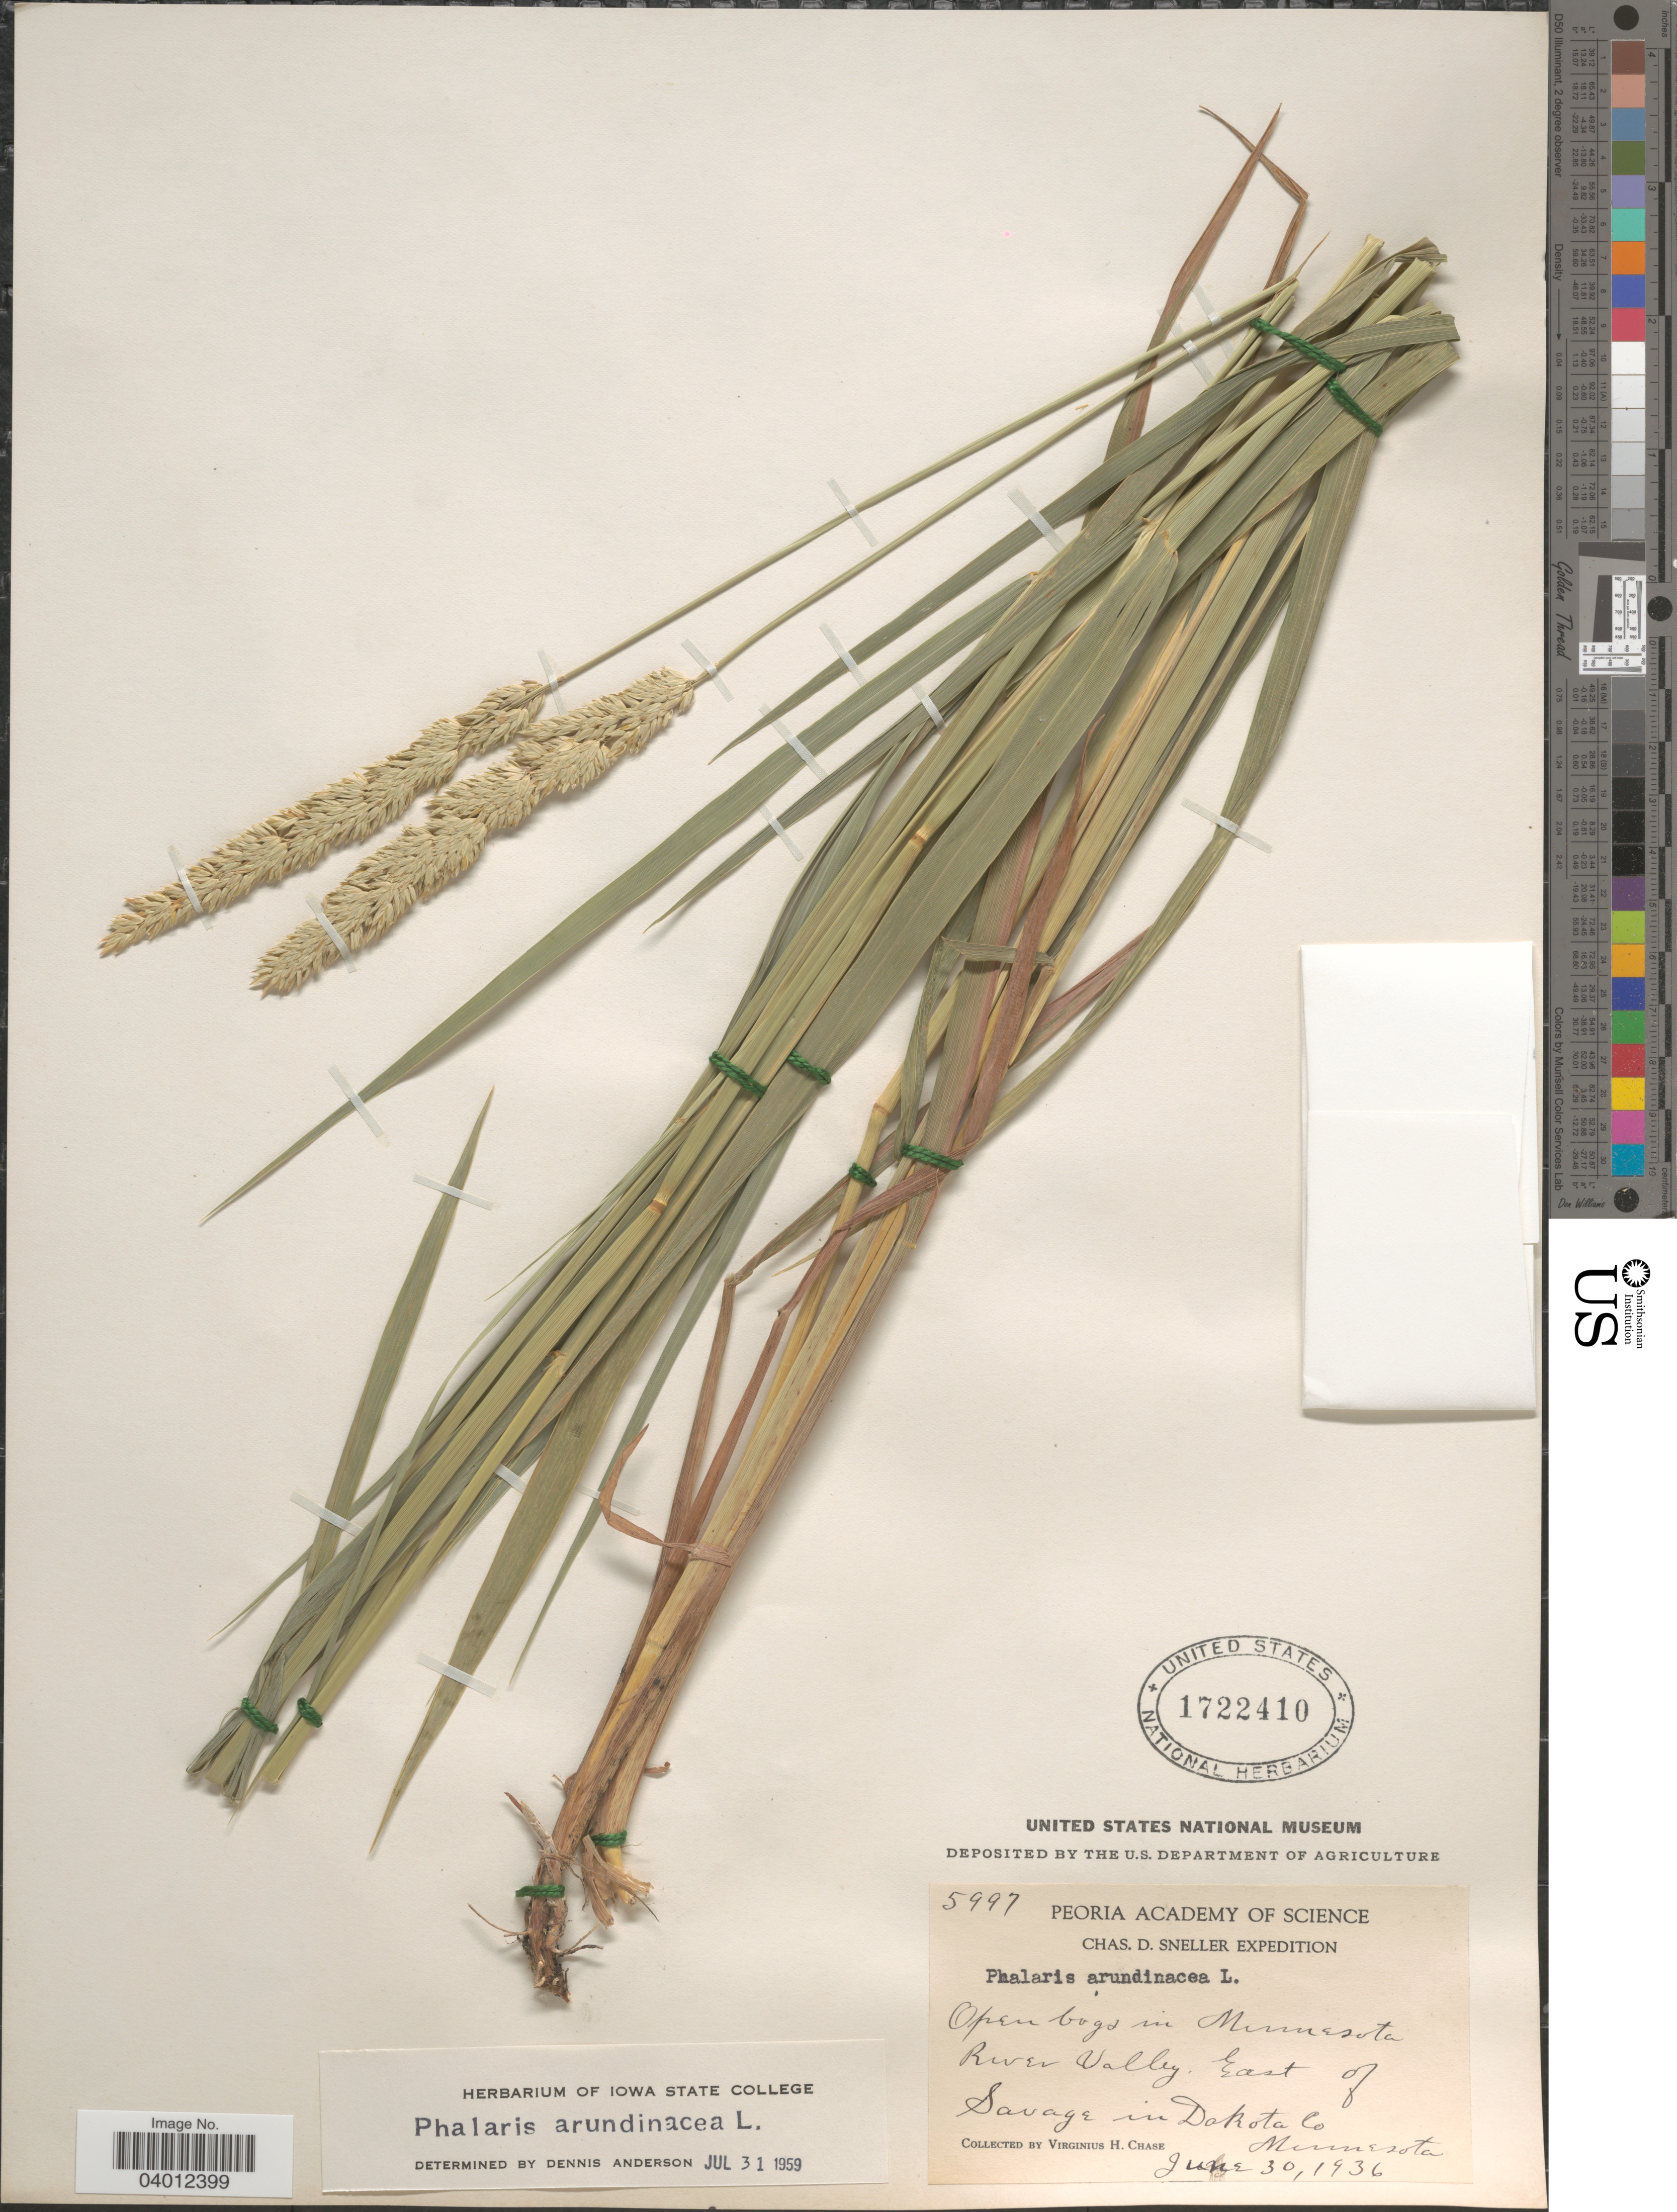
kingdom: Plantae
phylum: Tracheophyta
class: Liliopsida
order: Poales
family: Poaceae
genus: Phalaris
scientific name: Phalaris arundinacea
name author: L.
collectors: V. H. Chase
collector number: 5997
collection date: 1936-06-30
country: United States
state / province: Minnesota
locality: Open bogs in Minnesota River Valley, East of Savage in Dakota Co.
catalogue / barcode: US 1722410